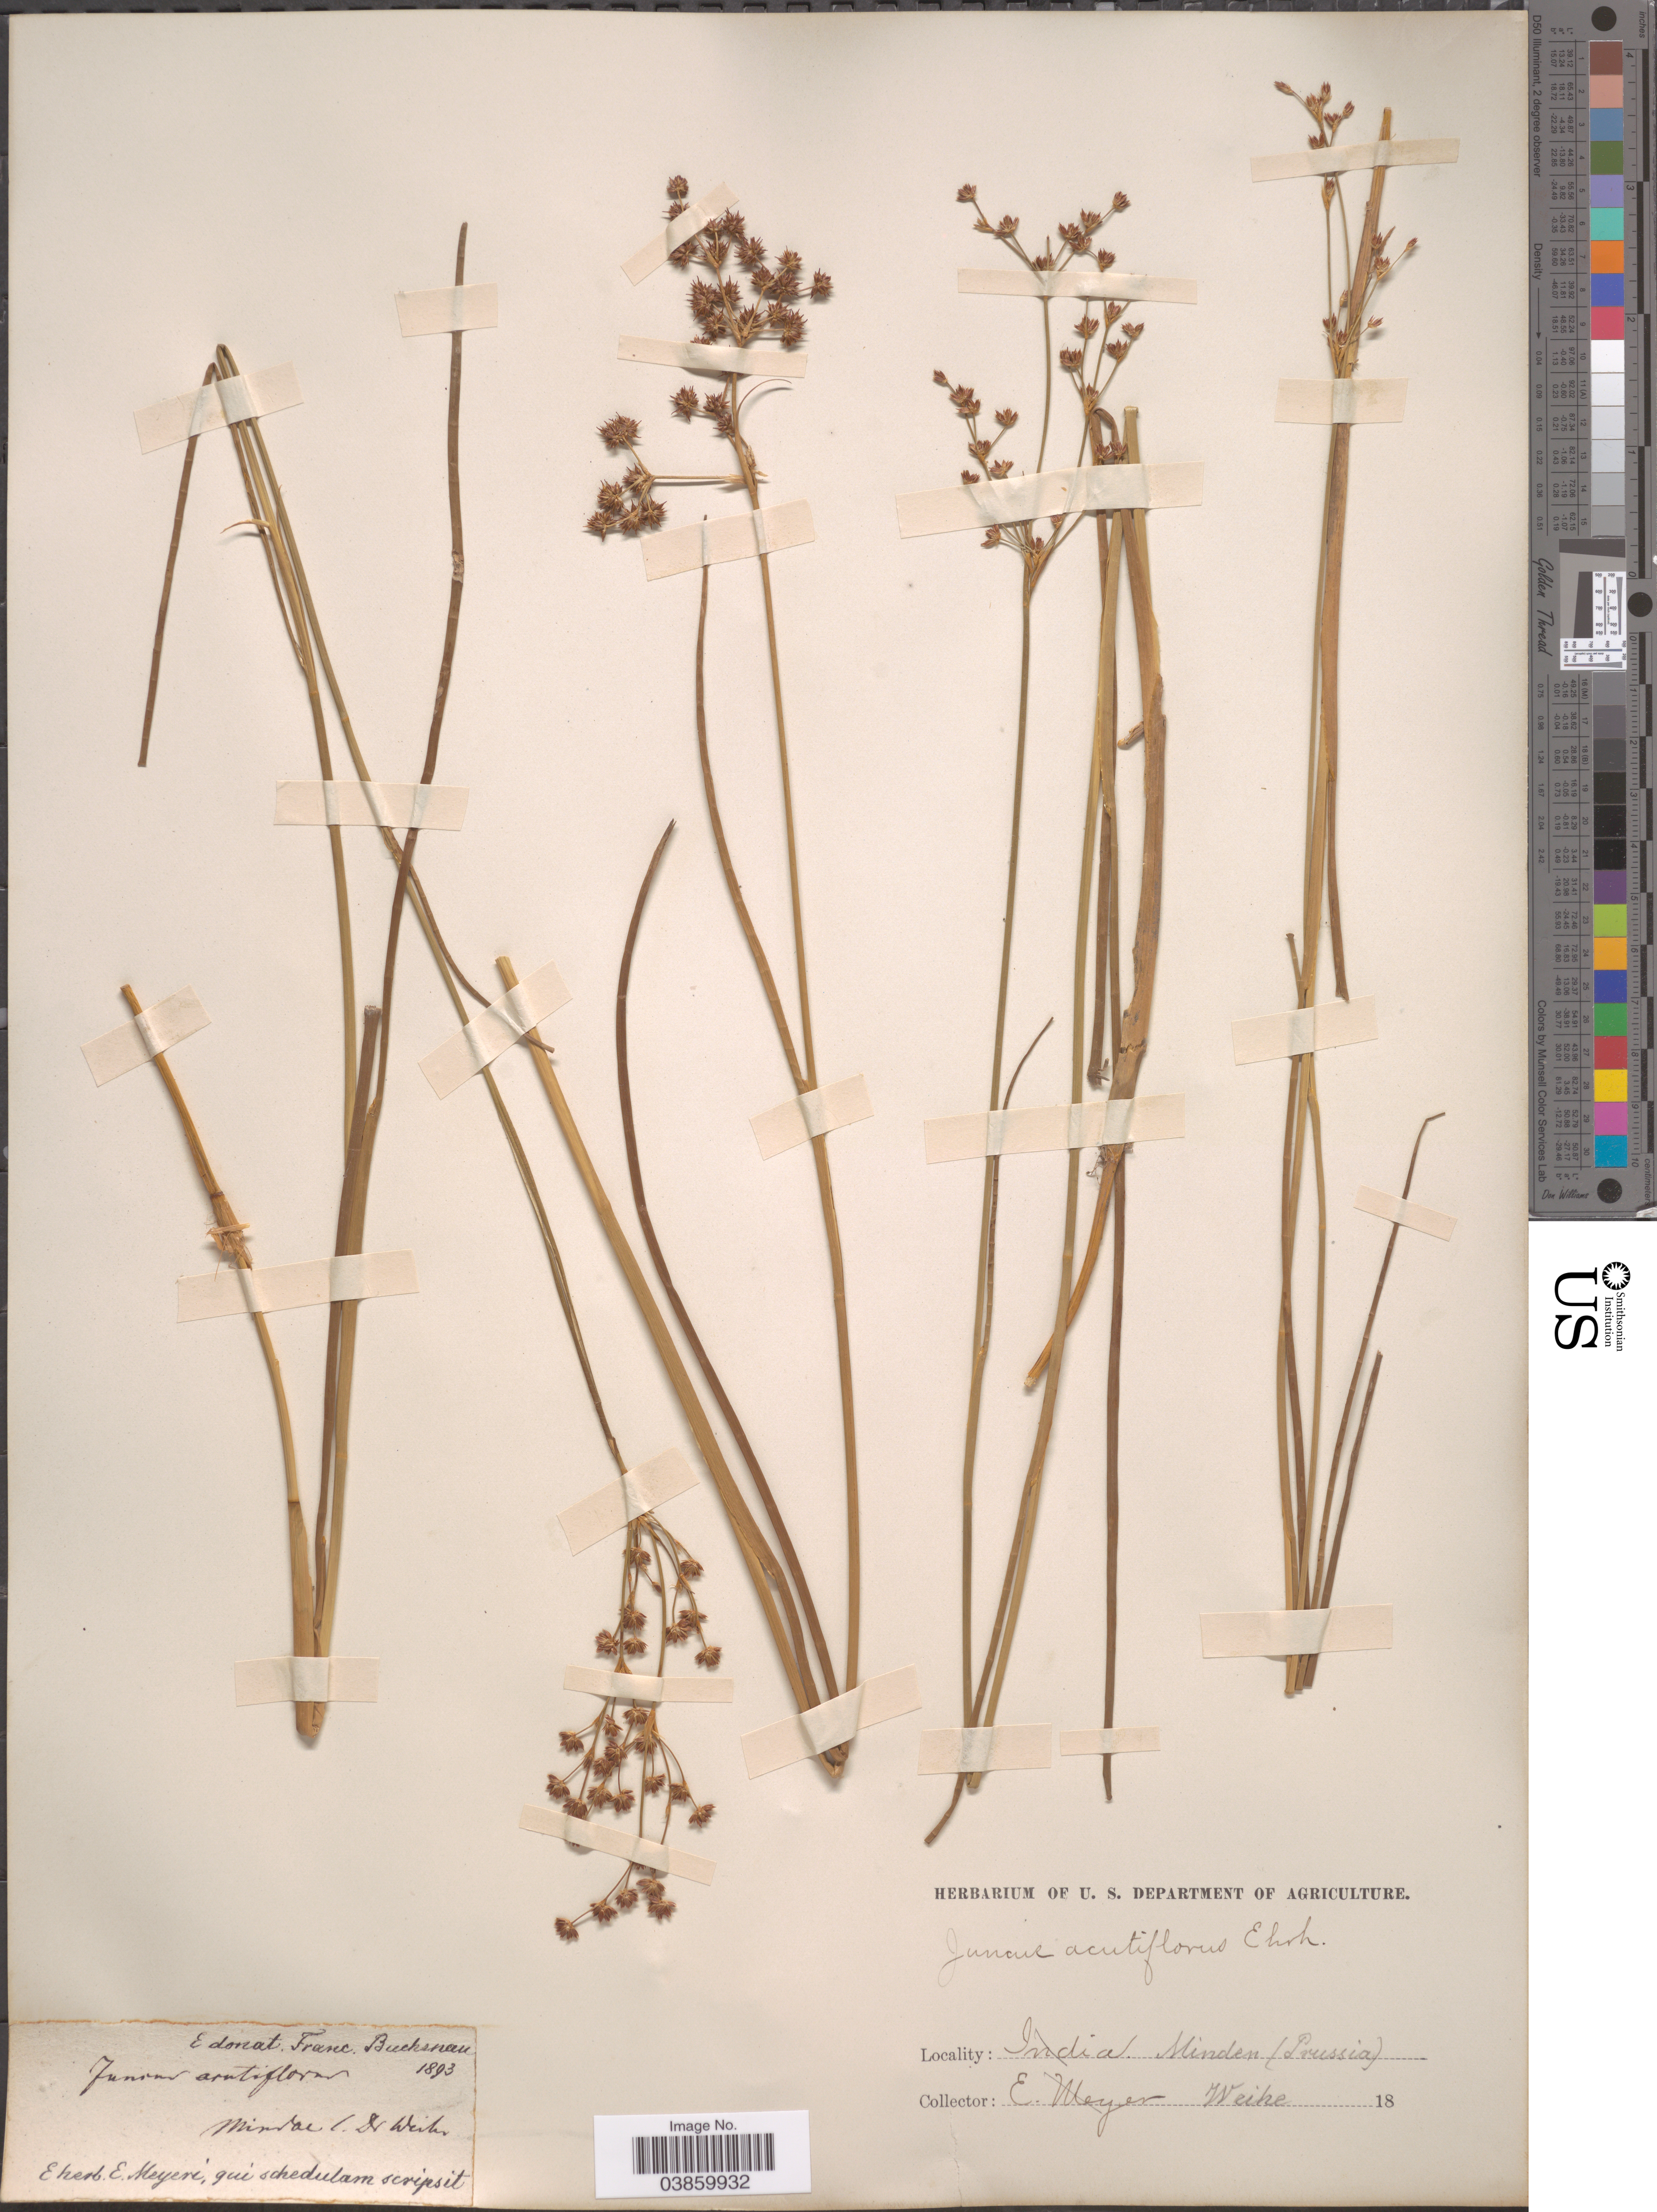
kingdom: Plantae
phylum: Tracheophyta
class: Liliopsida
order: Poales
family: Juncaceae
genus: Juncus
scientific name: Juncus acutiflorus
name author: Ehrh. ex Hoffm.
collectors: Weihe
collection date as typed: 18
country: Germany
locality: Minden (Prussia).